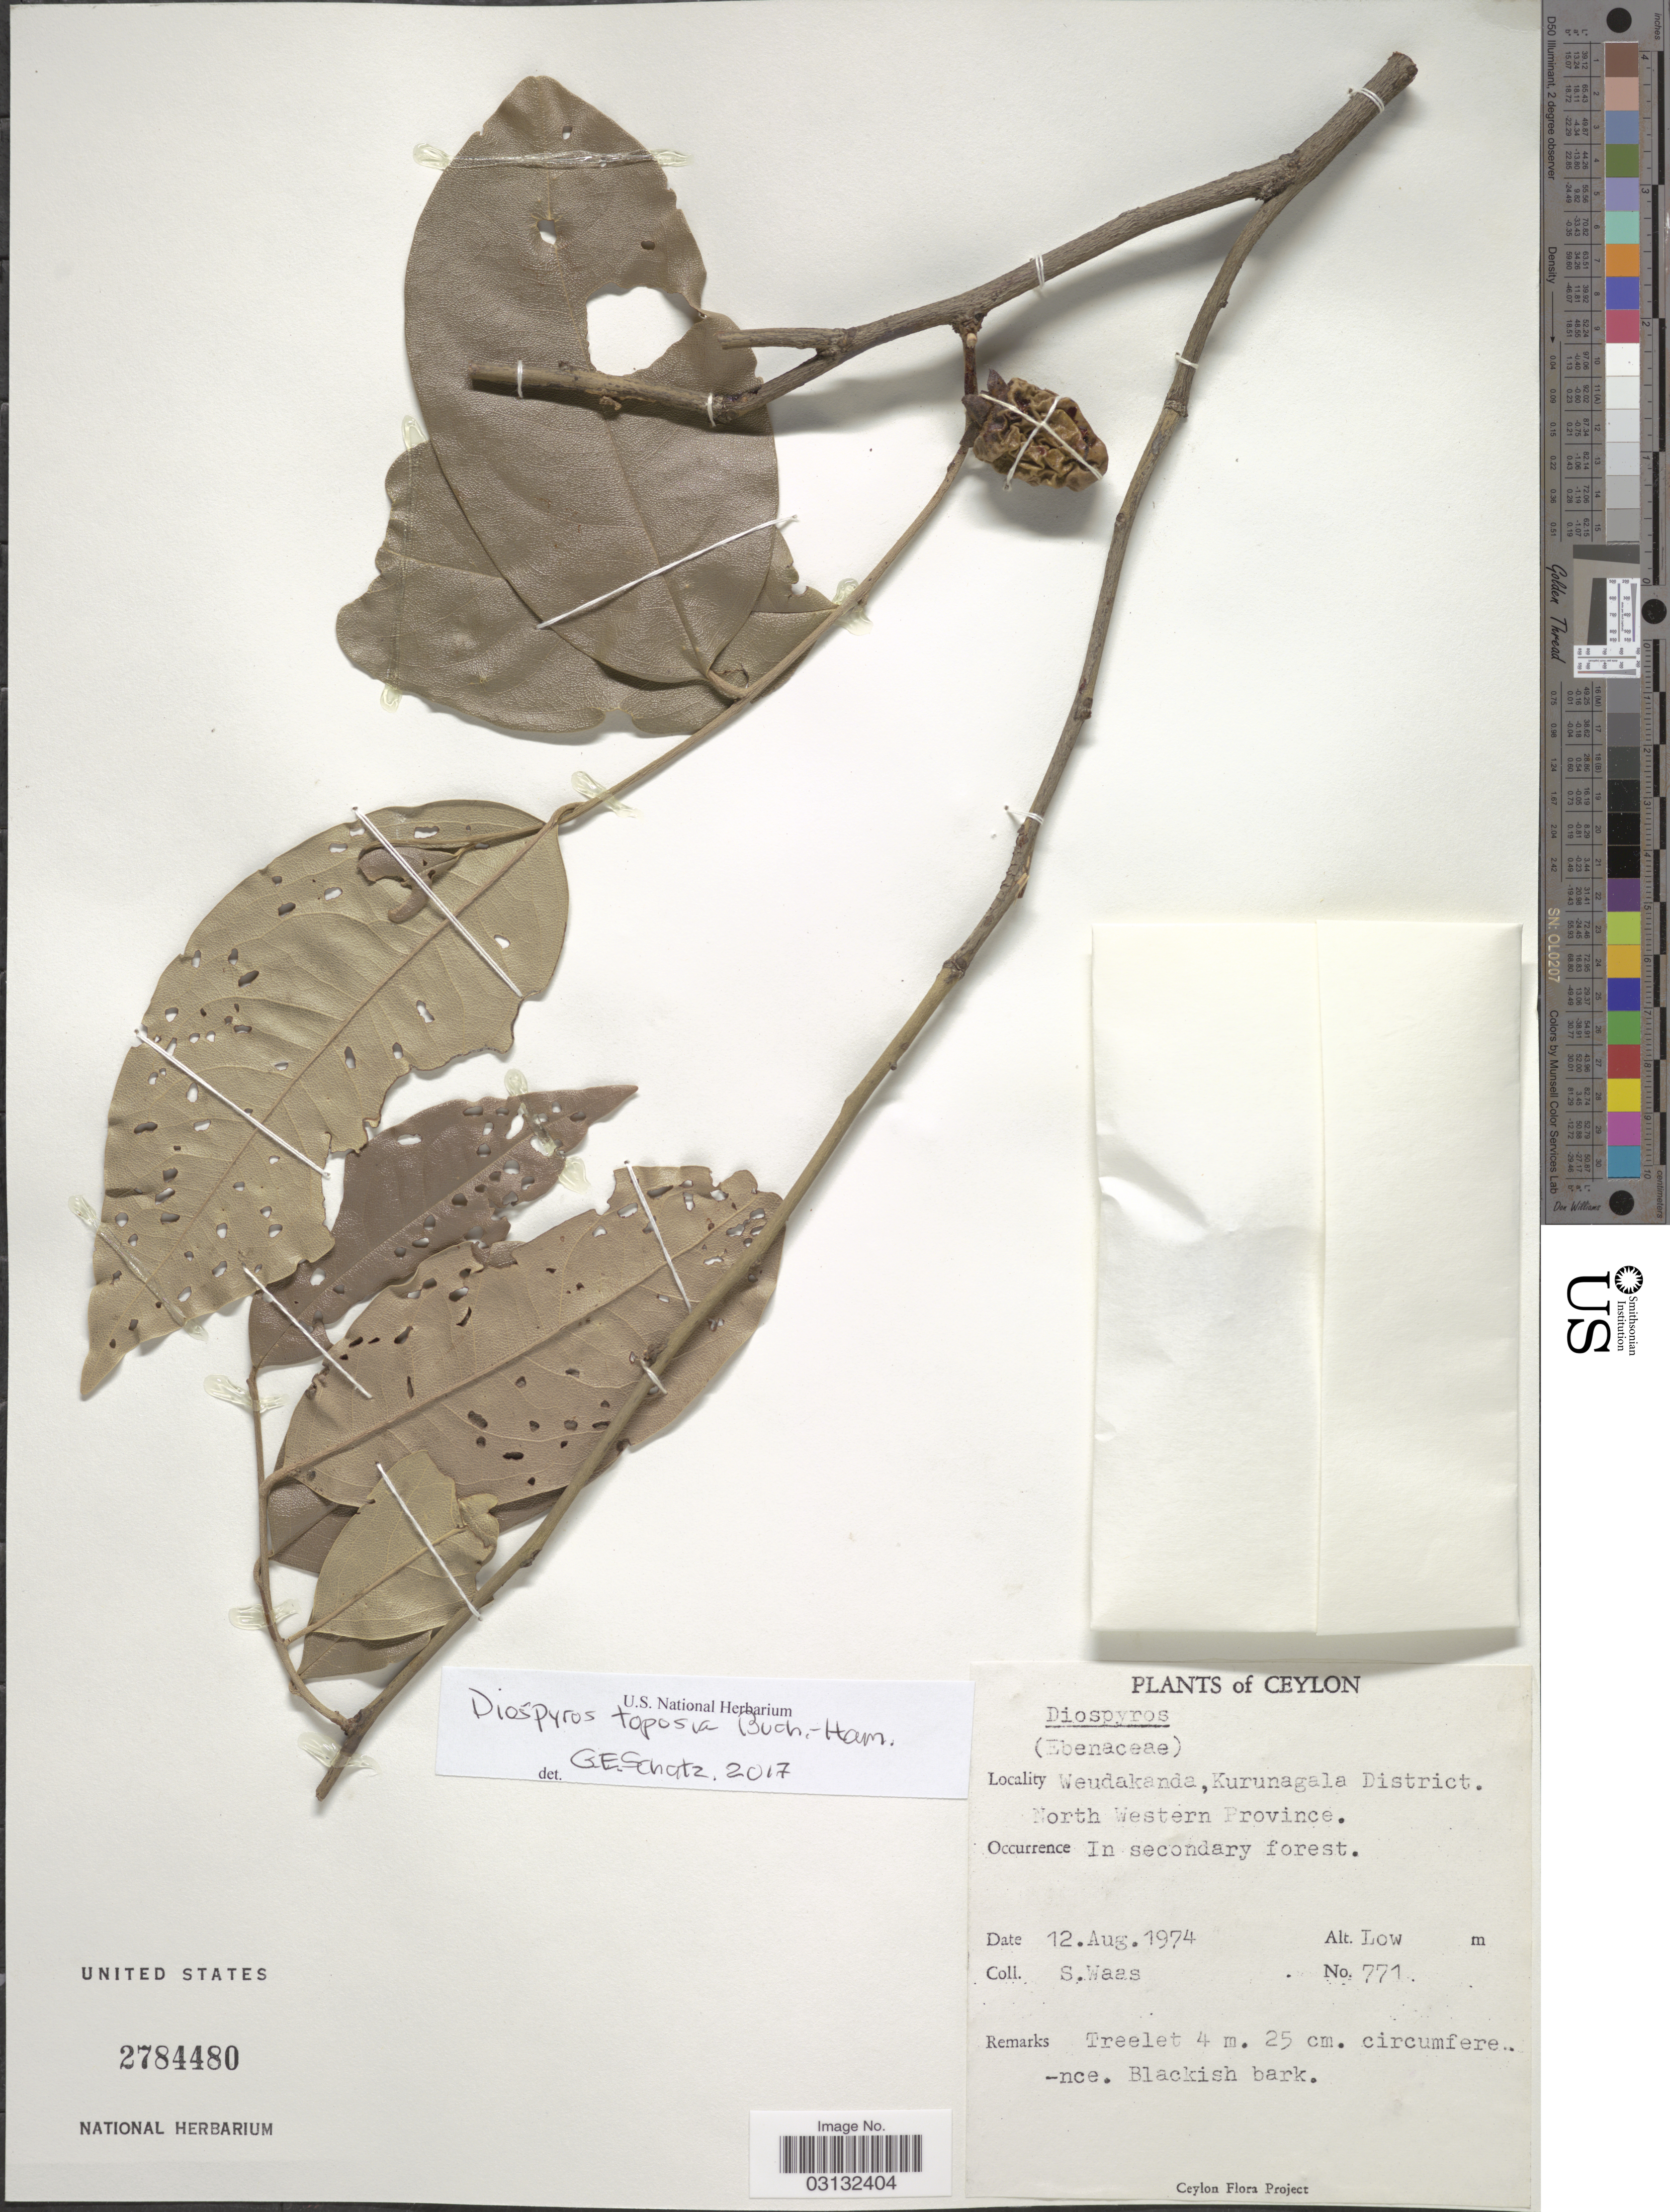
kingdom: Plantae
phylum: Tracheophyta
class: Magnoliopsida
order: Ericales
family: Ebenaceae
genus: Diospyros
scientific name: Diospyros toposia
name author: Buch.-Ham.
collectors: S. Waas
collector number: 771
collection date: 1974-08-12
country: Sri Lanka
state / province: North Western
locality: Ceylon. Weudakanda, Kurunagala District.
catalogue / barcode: US 2784480